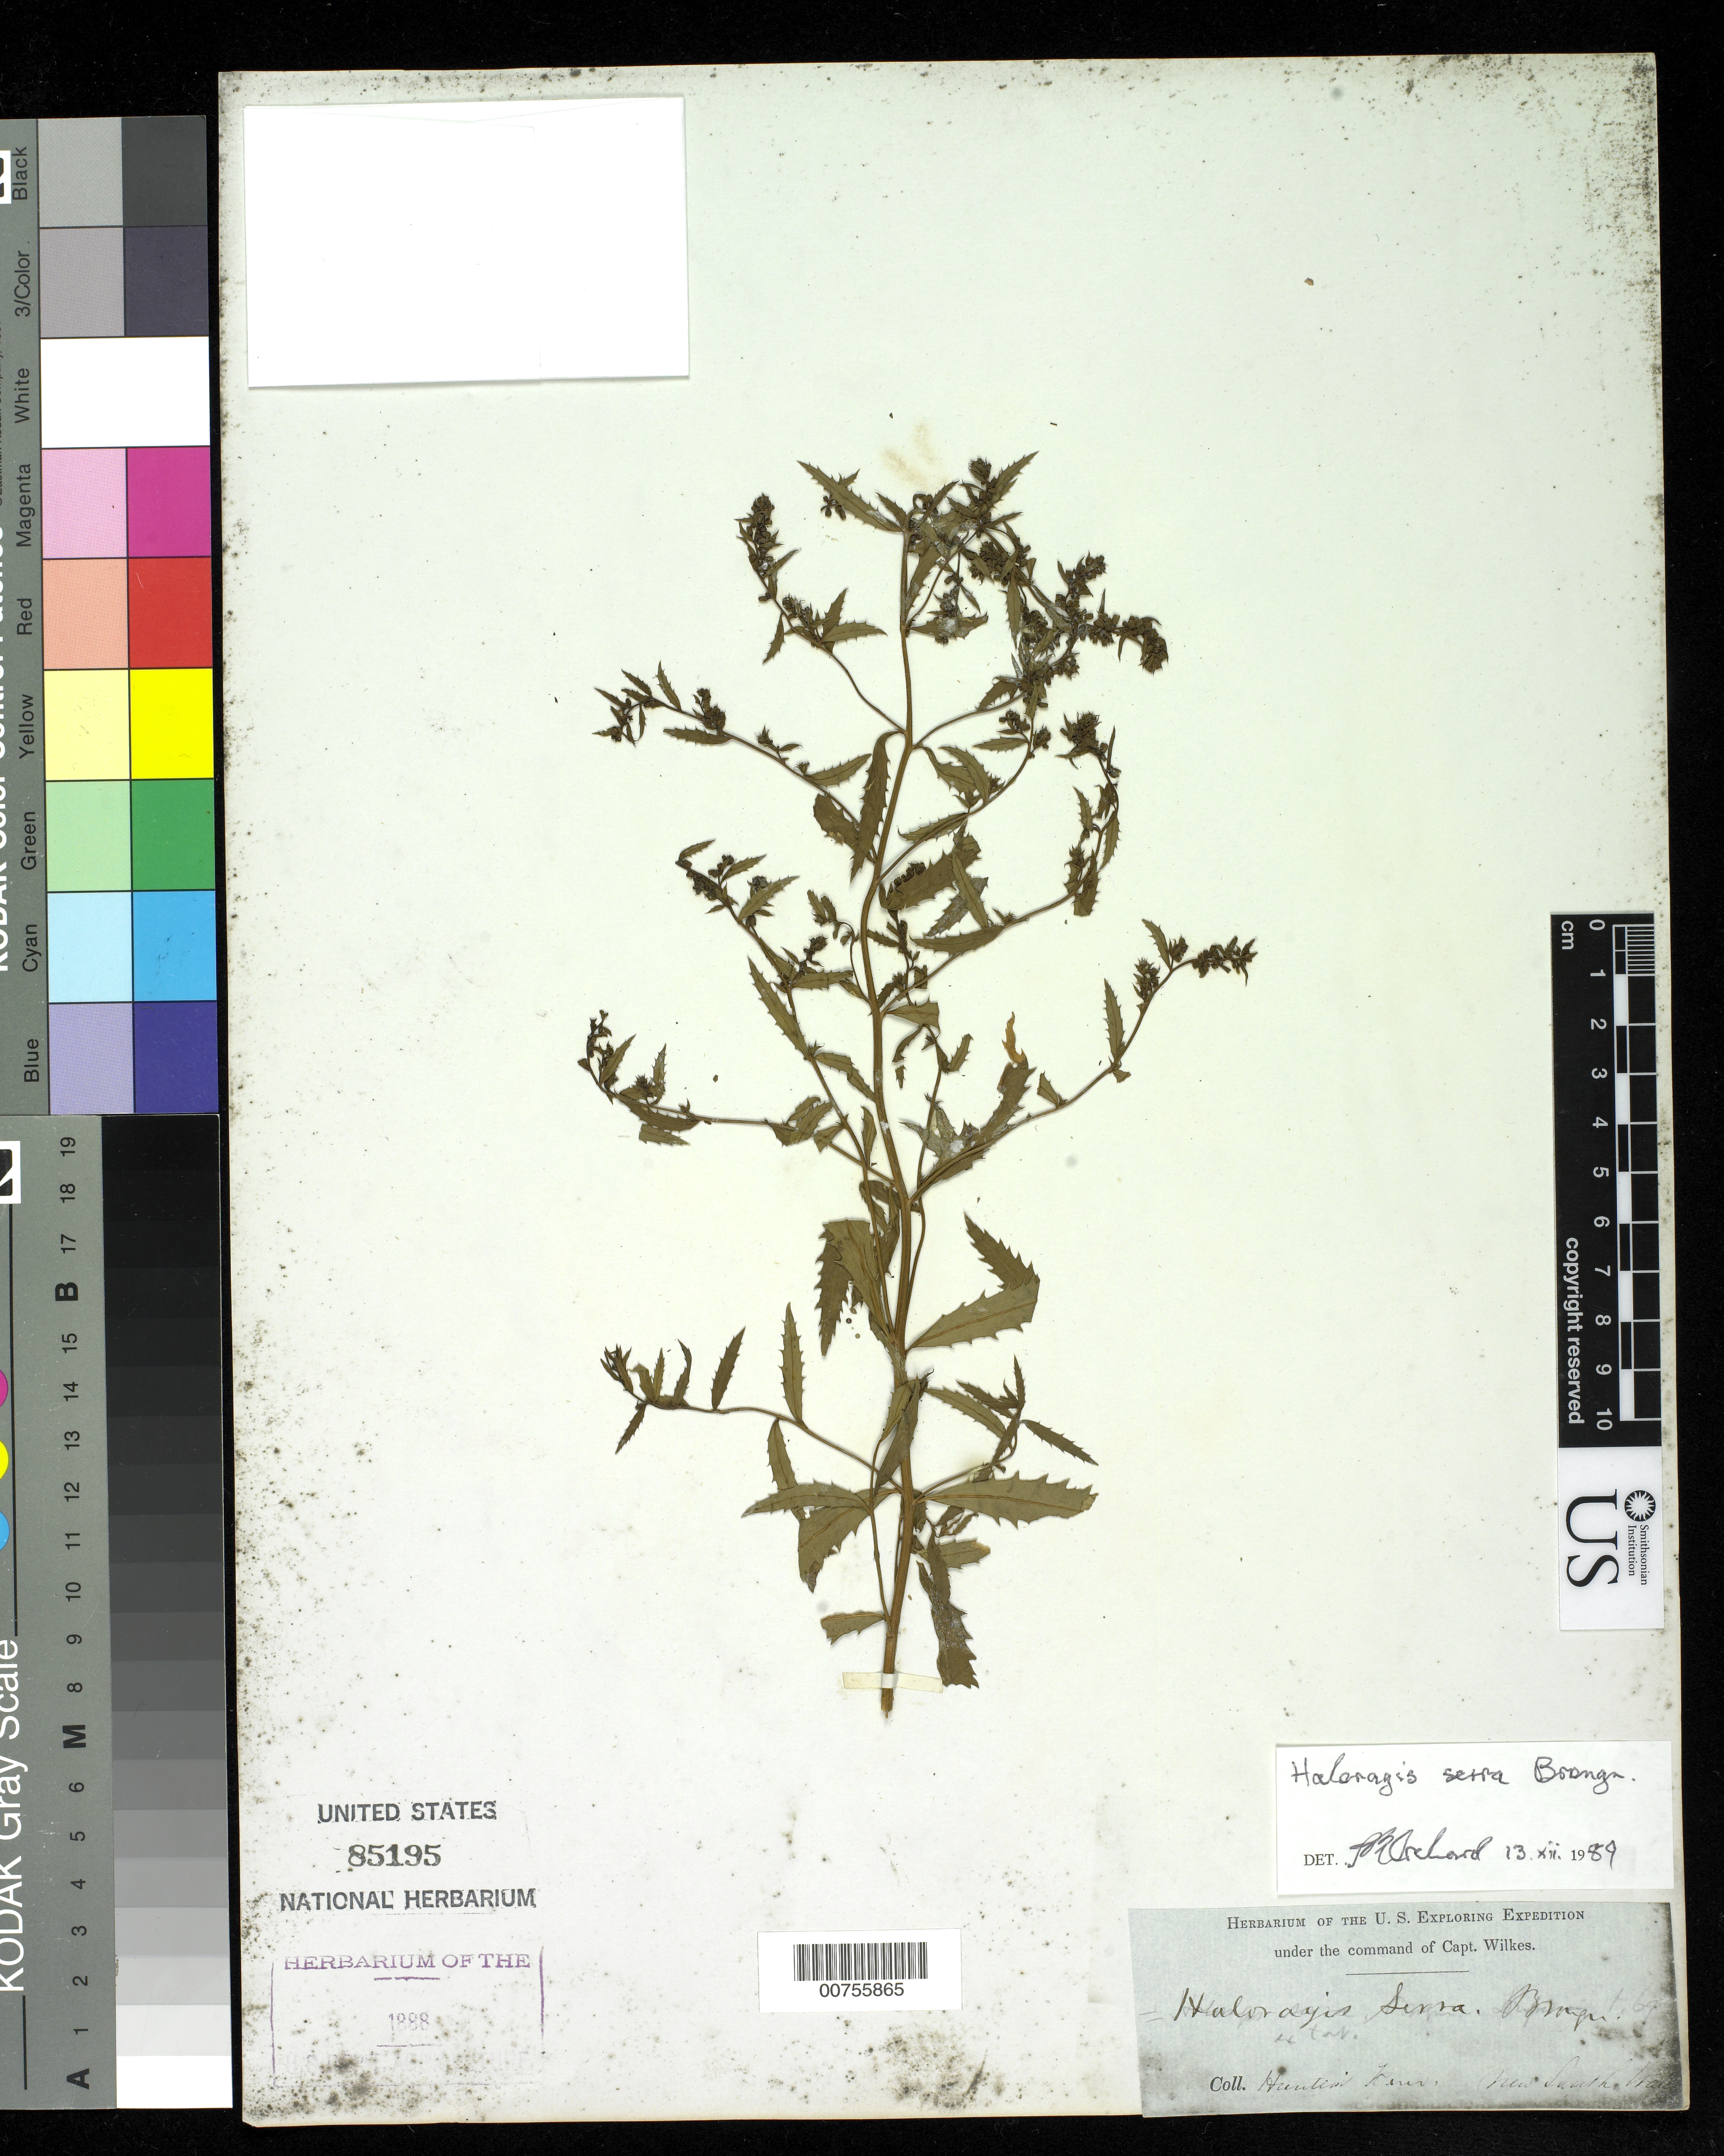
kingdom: Plantae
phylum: Tracheophyta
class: Magnoliopsida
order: Saxifragales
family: Haloragaceae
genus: Haloragis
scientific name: Haloragis serra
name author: Brongn.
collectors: Wilkes Explor. Exped.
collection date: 1838/1842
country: Australia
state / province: New South Wales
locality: Hunter's River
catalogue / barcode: US 85195